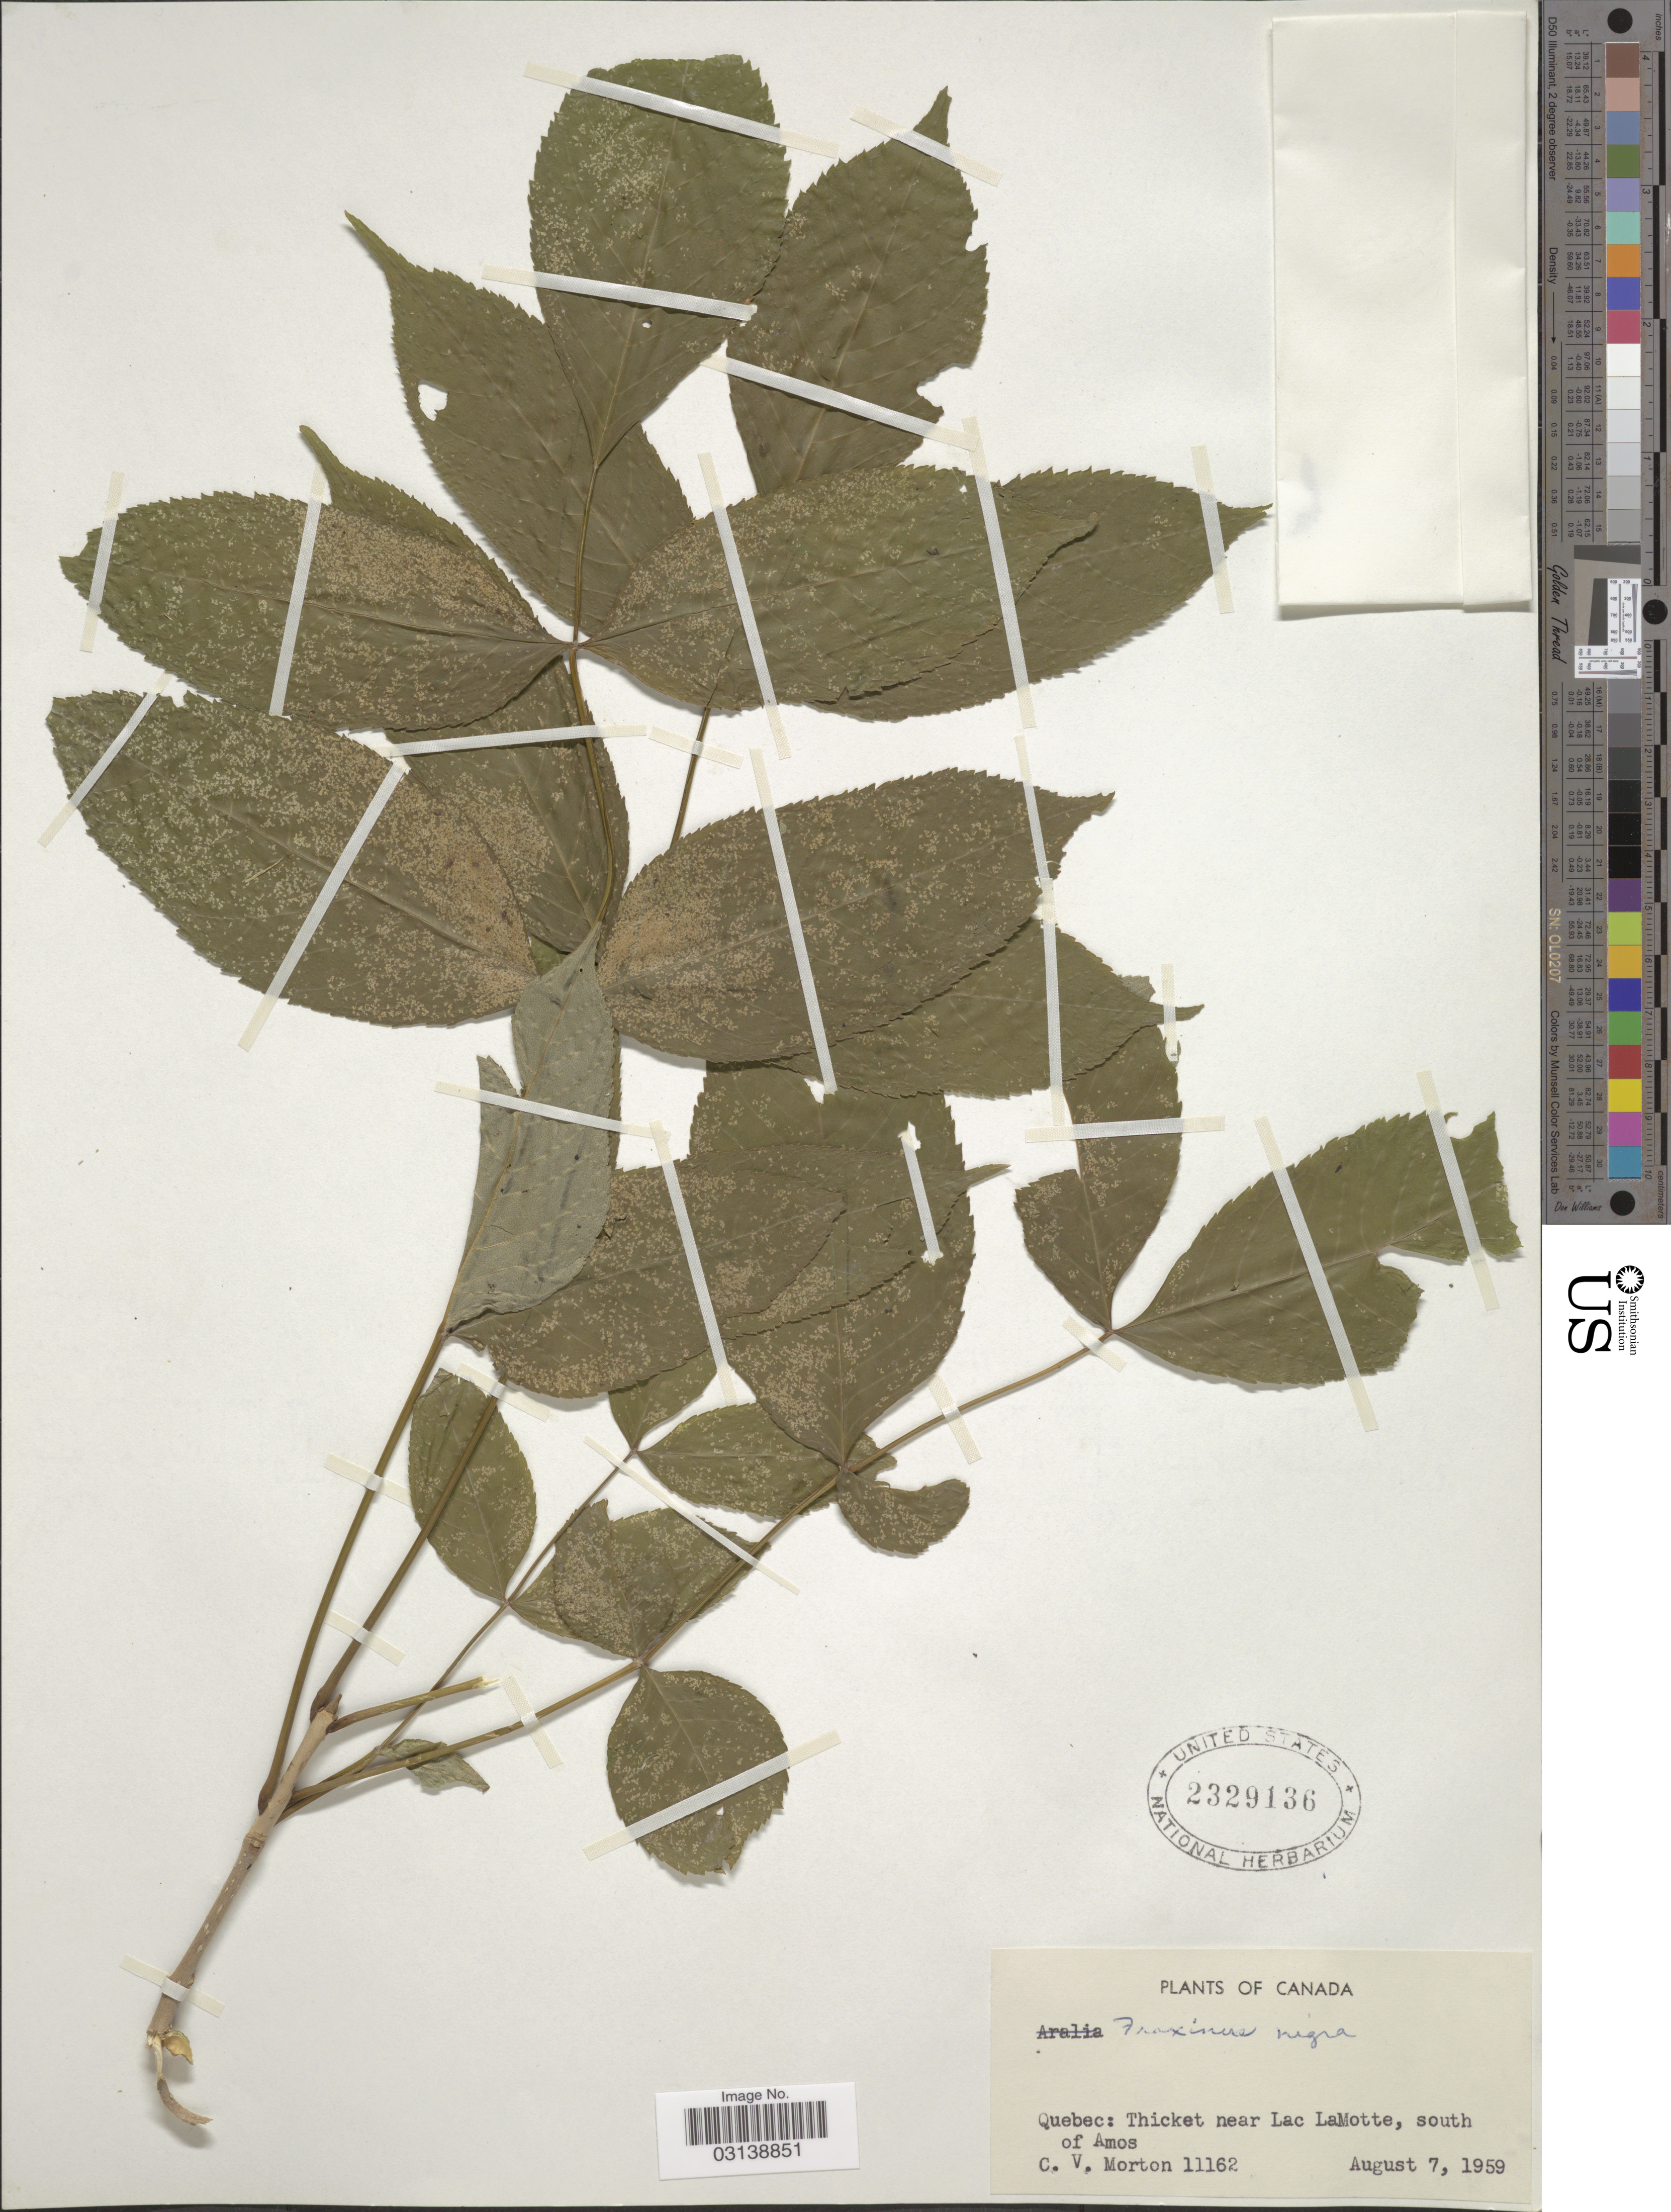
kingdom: Plantae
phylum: Tracheophyta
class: Magnoliopsida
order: Lamiales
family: Oleaceae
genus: Fraxinus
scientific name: Fraxinus nigra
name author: Marshall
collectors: C. V. Morton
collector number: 11162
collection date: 1959-08-07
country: Canada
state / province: Quebec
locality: Thicket near Lac LaMotte, south of Amos.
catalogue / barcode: US 2329136